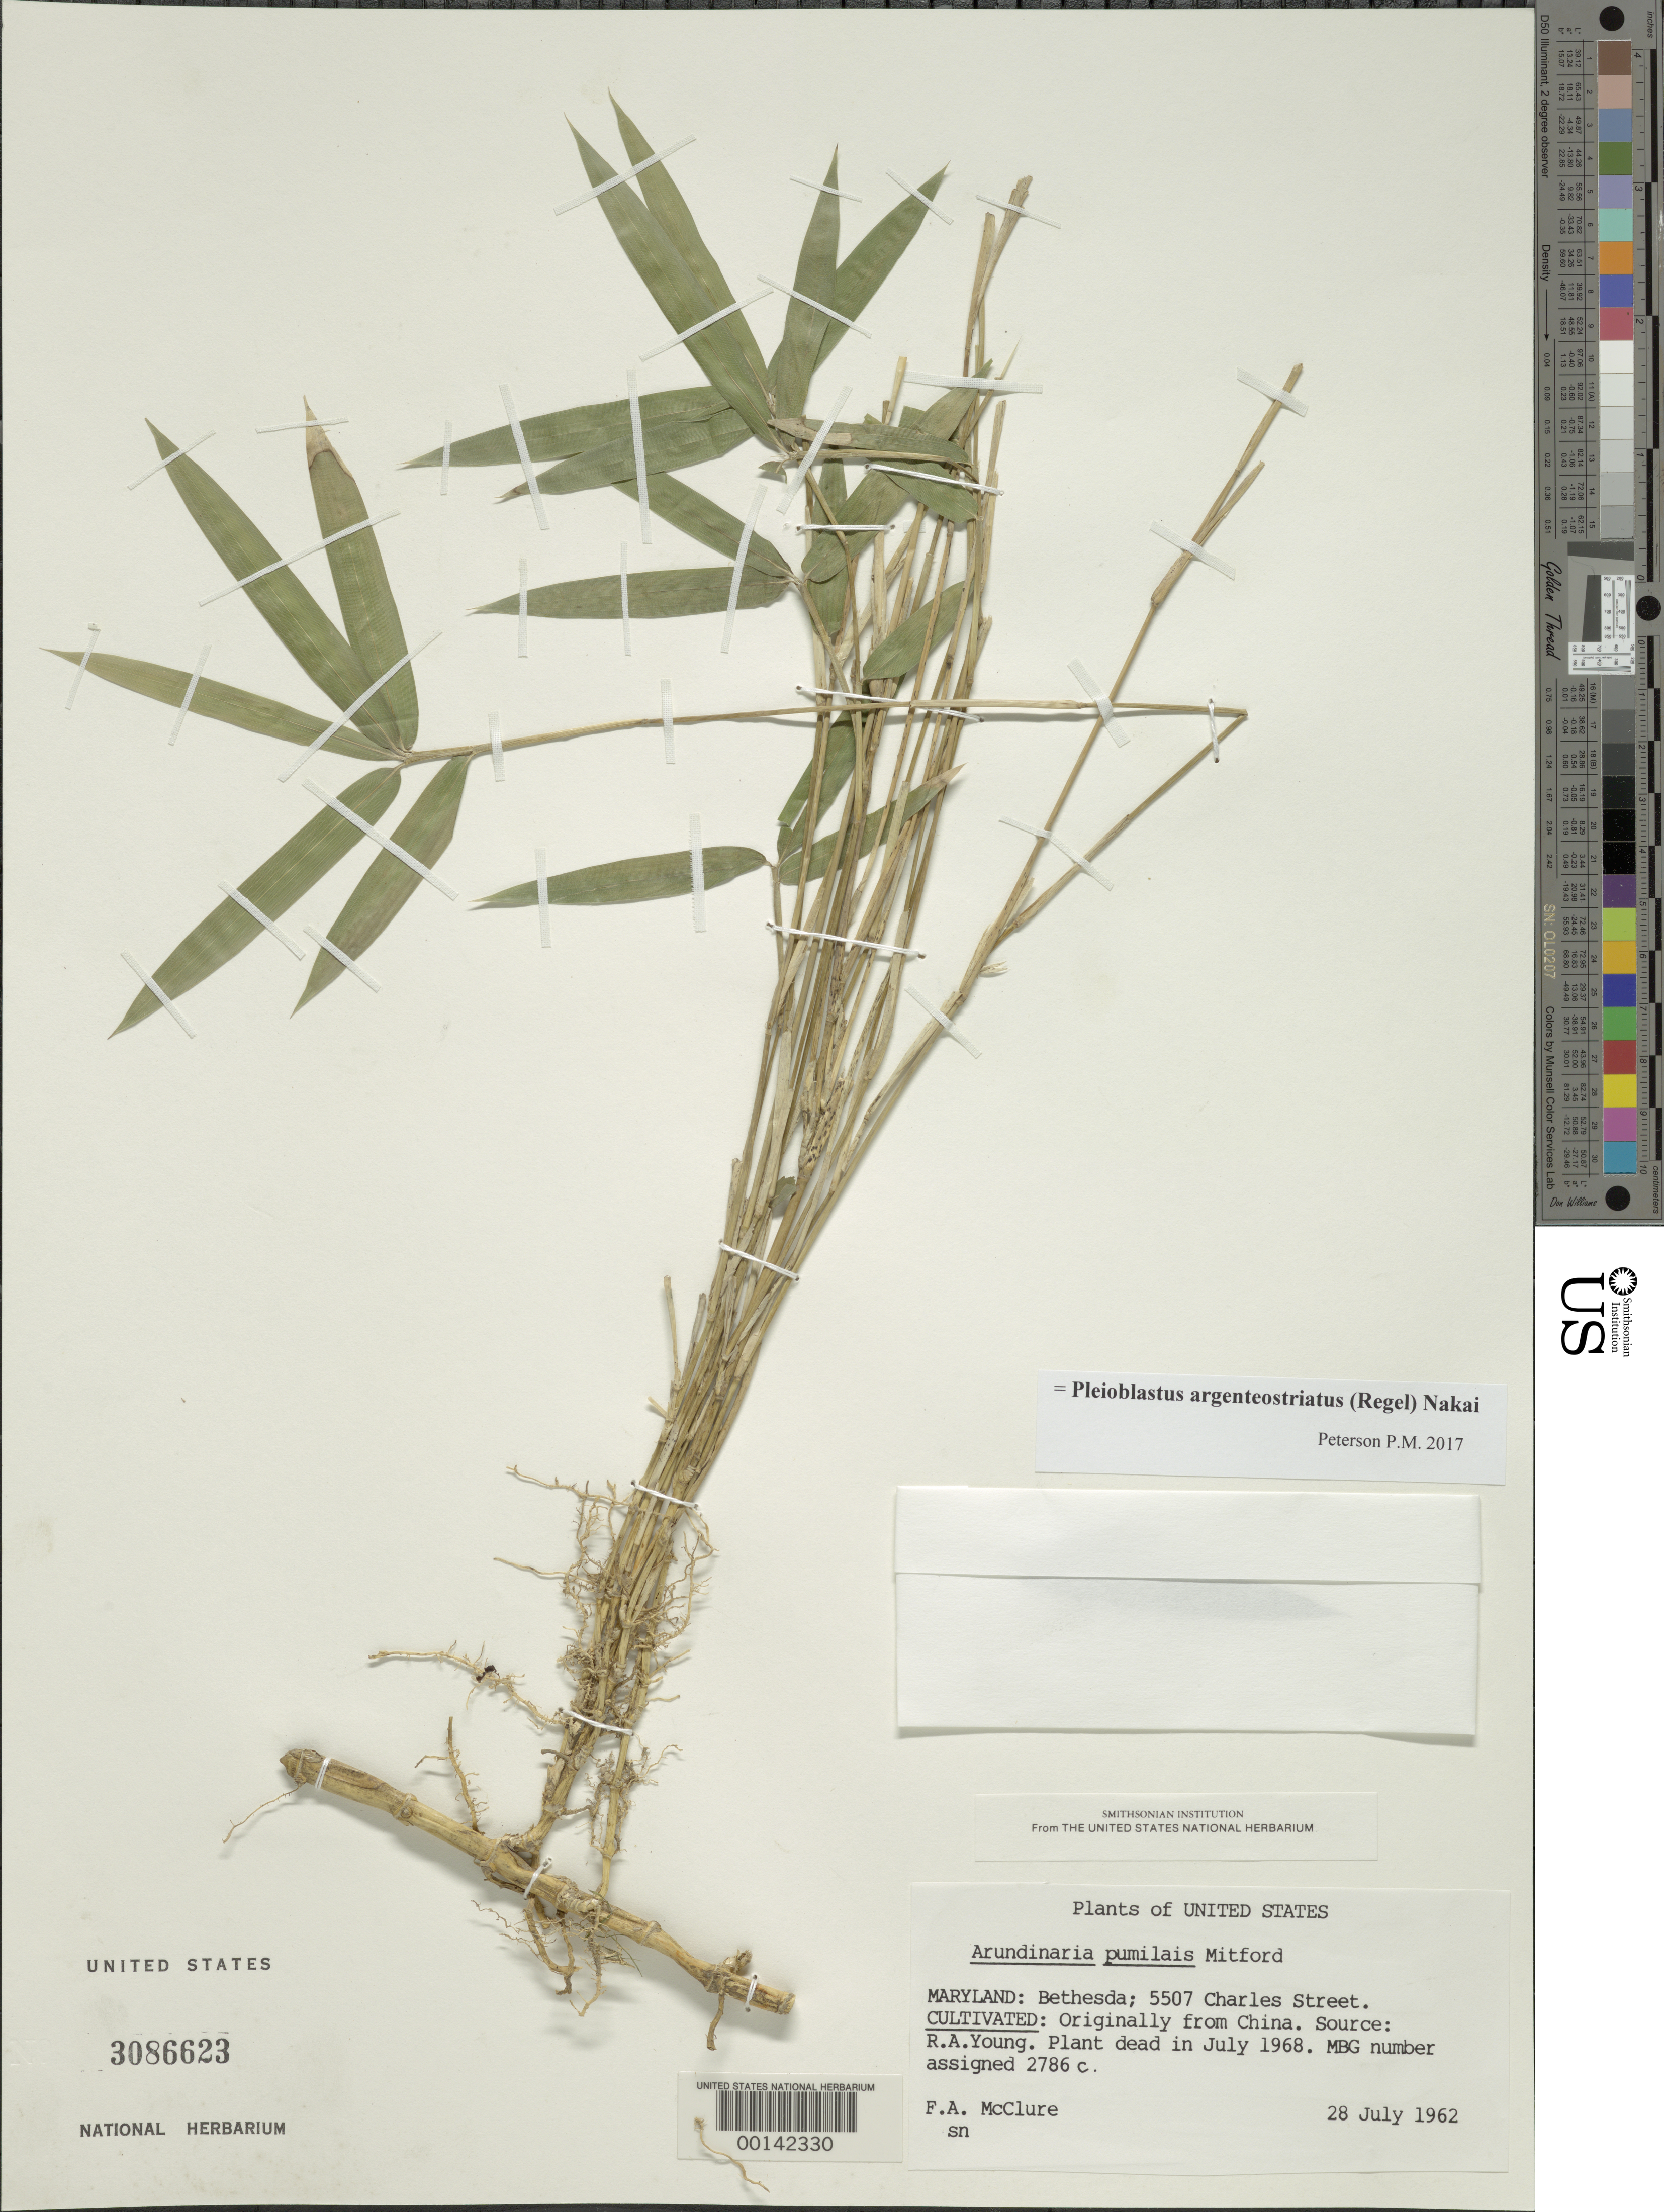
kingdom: Plantae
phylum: Tracheophyta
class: Liliopsida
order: Poales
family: Poaceae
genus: Phyllostachys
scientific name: Phyllostachys reticulata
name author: (Rupr.) K. Koch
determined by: Poaceae Reorganization Project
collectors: F. A. McClure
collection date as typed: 28 Jul 1962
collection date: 1962-07-28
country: United States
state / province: Maryland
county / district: Montgomery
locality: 5507 Charles Street, Bethesda (McClure's garden)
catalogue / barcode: US 3086623